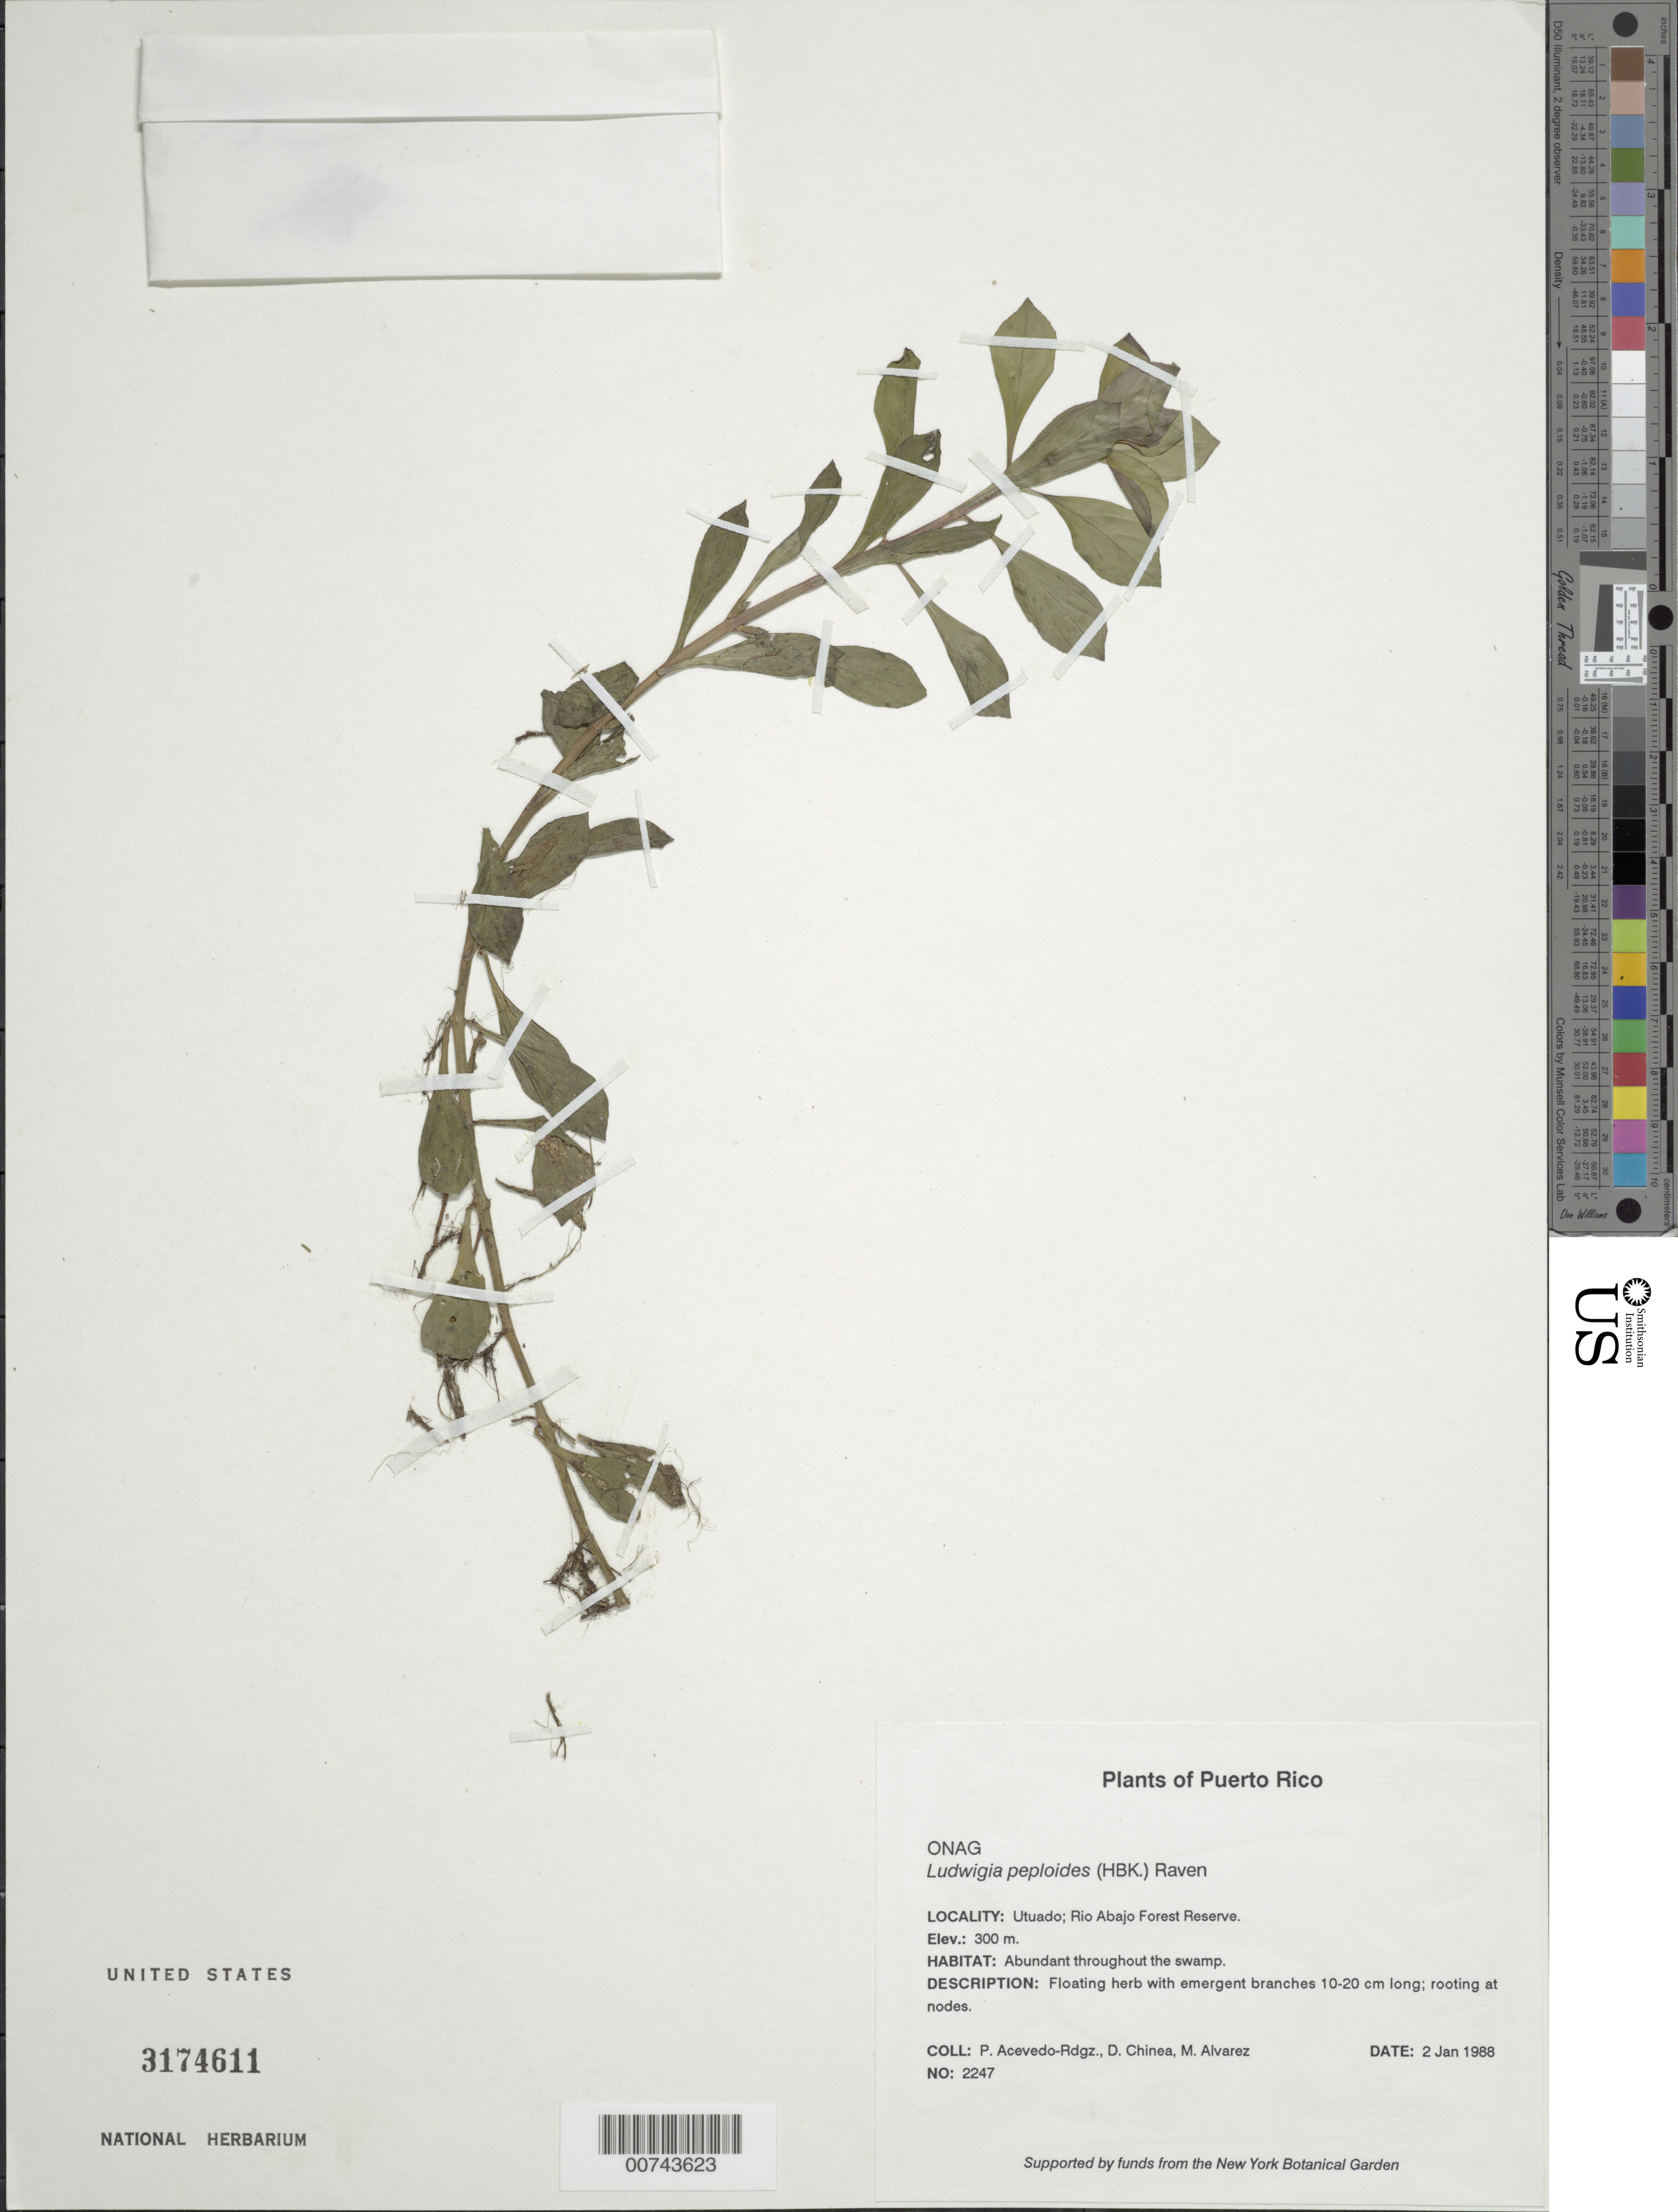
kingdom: Plantae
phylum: Tracheophyta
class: Magnoliopsida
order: Myrtales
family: Onagraceae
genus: Ludwigia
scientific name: Ludwigia peploides subsp. peploides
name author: (Kunth) P.H. Raven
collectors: P. Acevedo-Rodr., D. Chinea & J. Alvarez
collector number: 2247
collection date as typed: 02 Jan 1988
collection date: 1988-01-02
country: Puerto Rico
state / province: Arecibo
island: Puerto Rico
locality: Arecibo; Bosque de Río Abajo.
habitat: En el centro del pantaro rara.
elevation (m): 300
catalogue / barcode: US 3174611